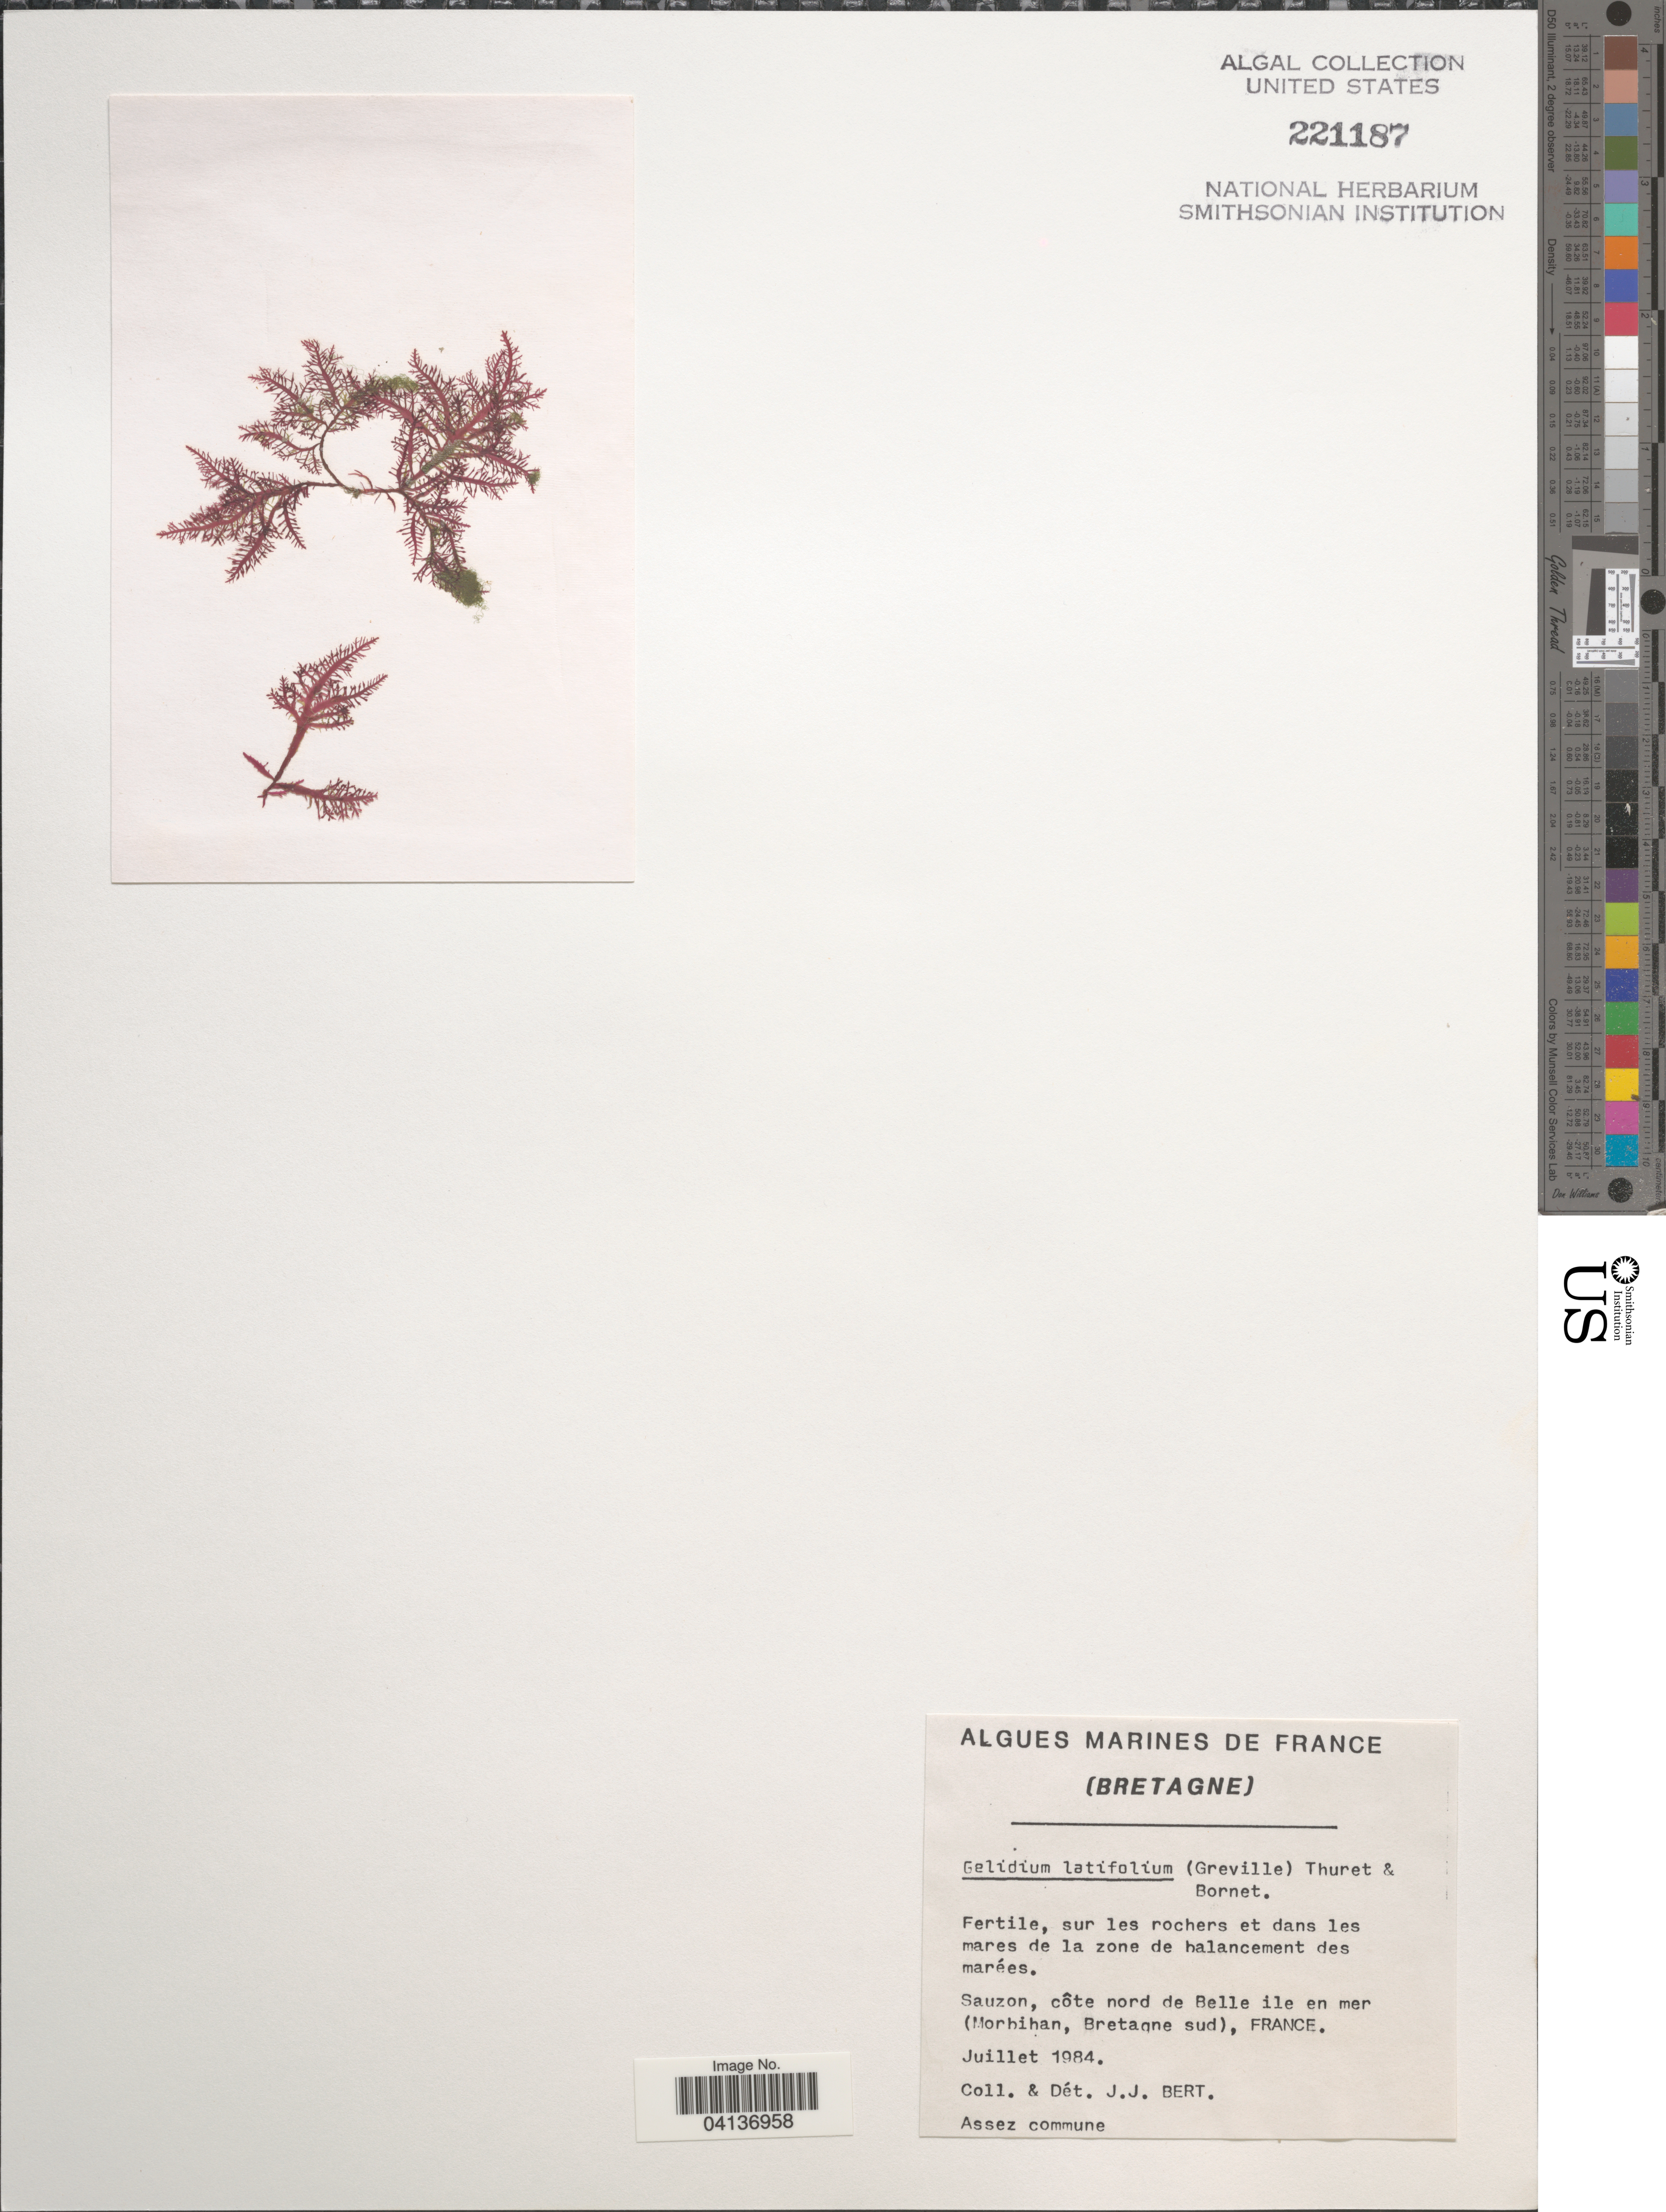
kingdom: Plantae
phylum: Rhodophyta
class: Florideophyceae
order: Gelidiales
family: Gelidiaceae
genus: Gelidium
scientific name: Gelidium spinosum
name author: (S.G. Gmel.) P.C. Silva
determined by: Algae name updating Project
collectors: J. Bert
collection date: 1984-07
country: France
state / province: Bretagne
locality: Sauzon, côte nord de Belle ile en mer (Morbihan, Bretagne sud).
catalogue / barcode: US 221187